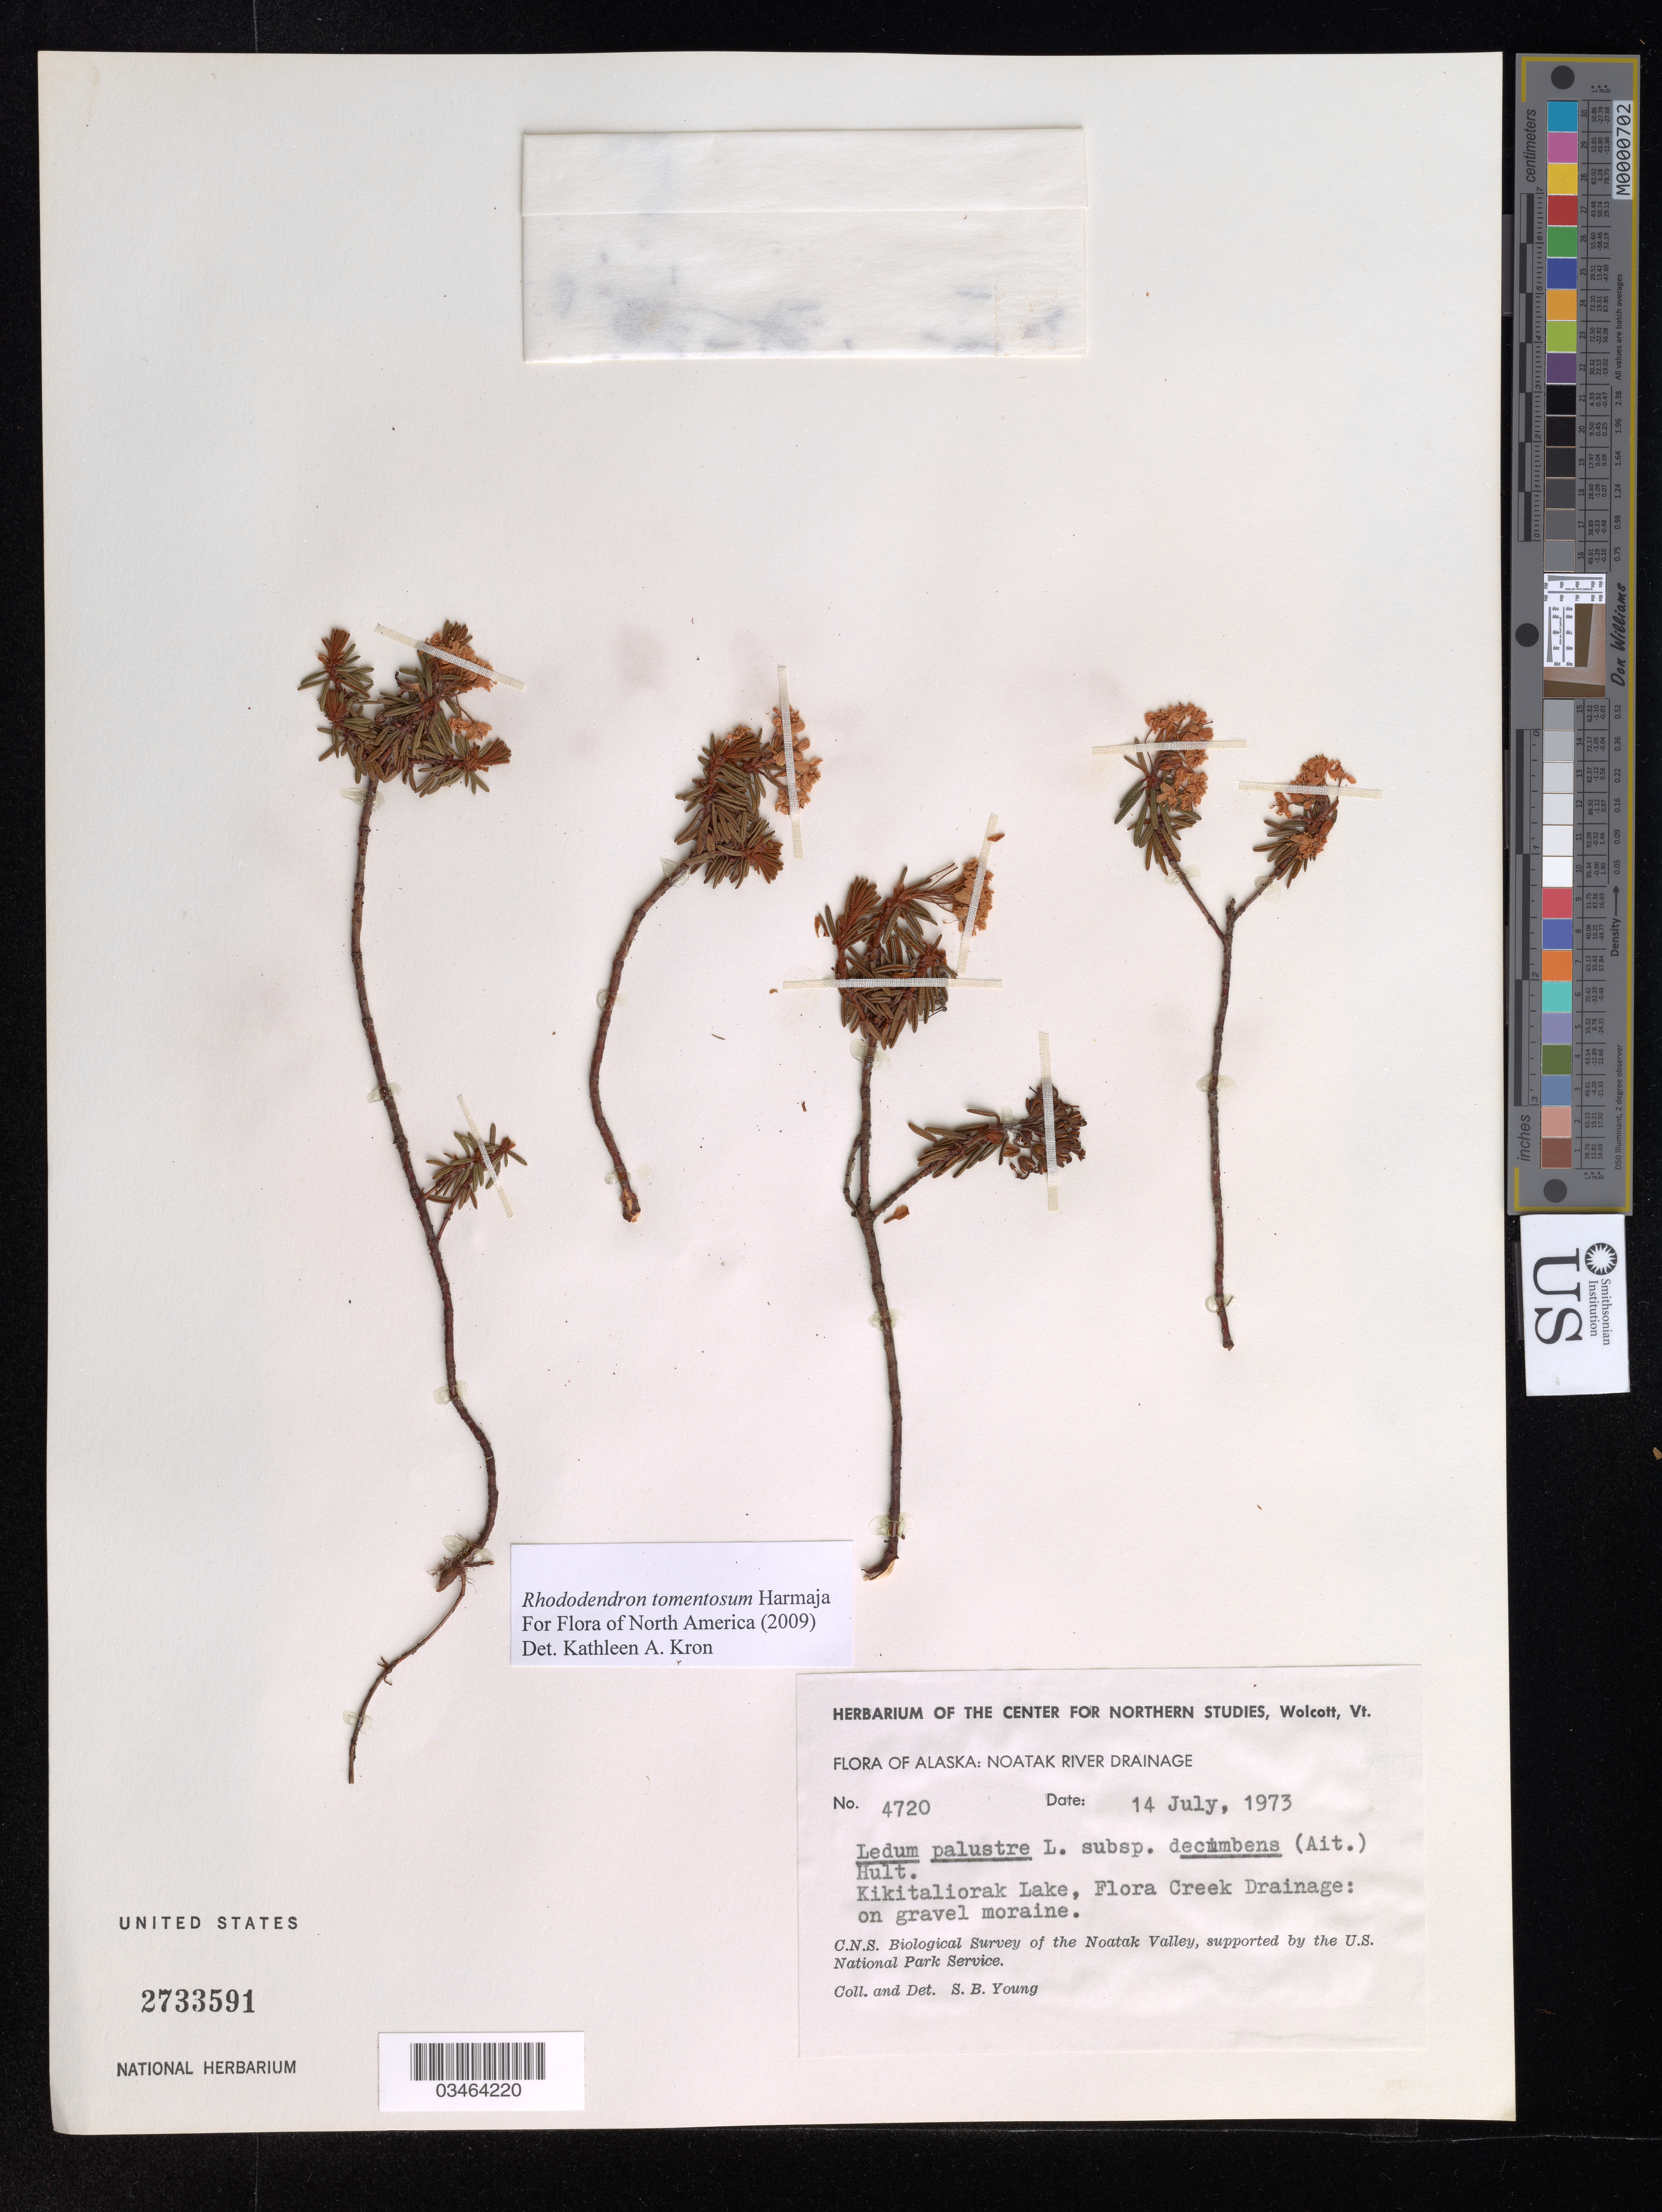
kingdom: Plantae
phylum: Tracheophyta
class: Magnoliopsida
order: Ericales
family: Ericaceae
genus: Rhododendron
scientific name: Rhododendron tomentosum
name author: Harmaja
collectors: S. Young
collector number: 4720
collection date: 1973-07-14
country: United States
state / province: Alaska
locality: Noatak River Drainage. Kikitaliorak Lake. Flora Creek Drainage. C.N.S. Biological Survey of the Noatak Valley.?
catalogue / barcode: US 2733591